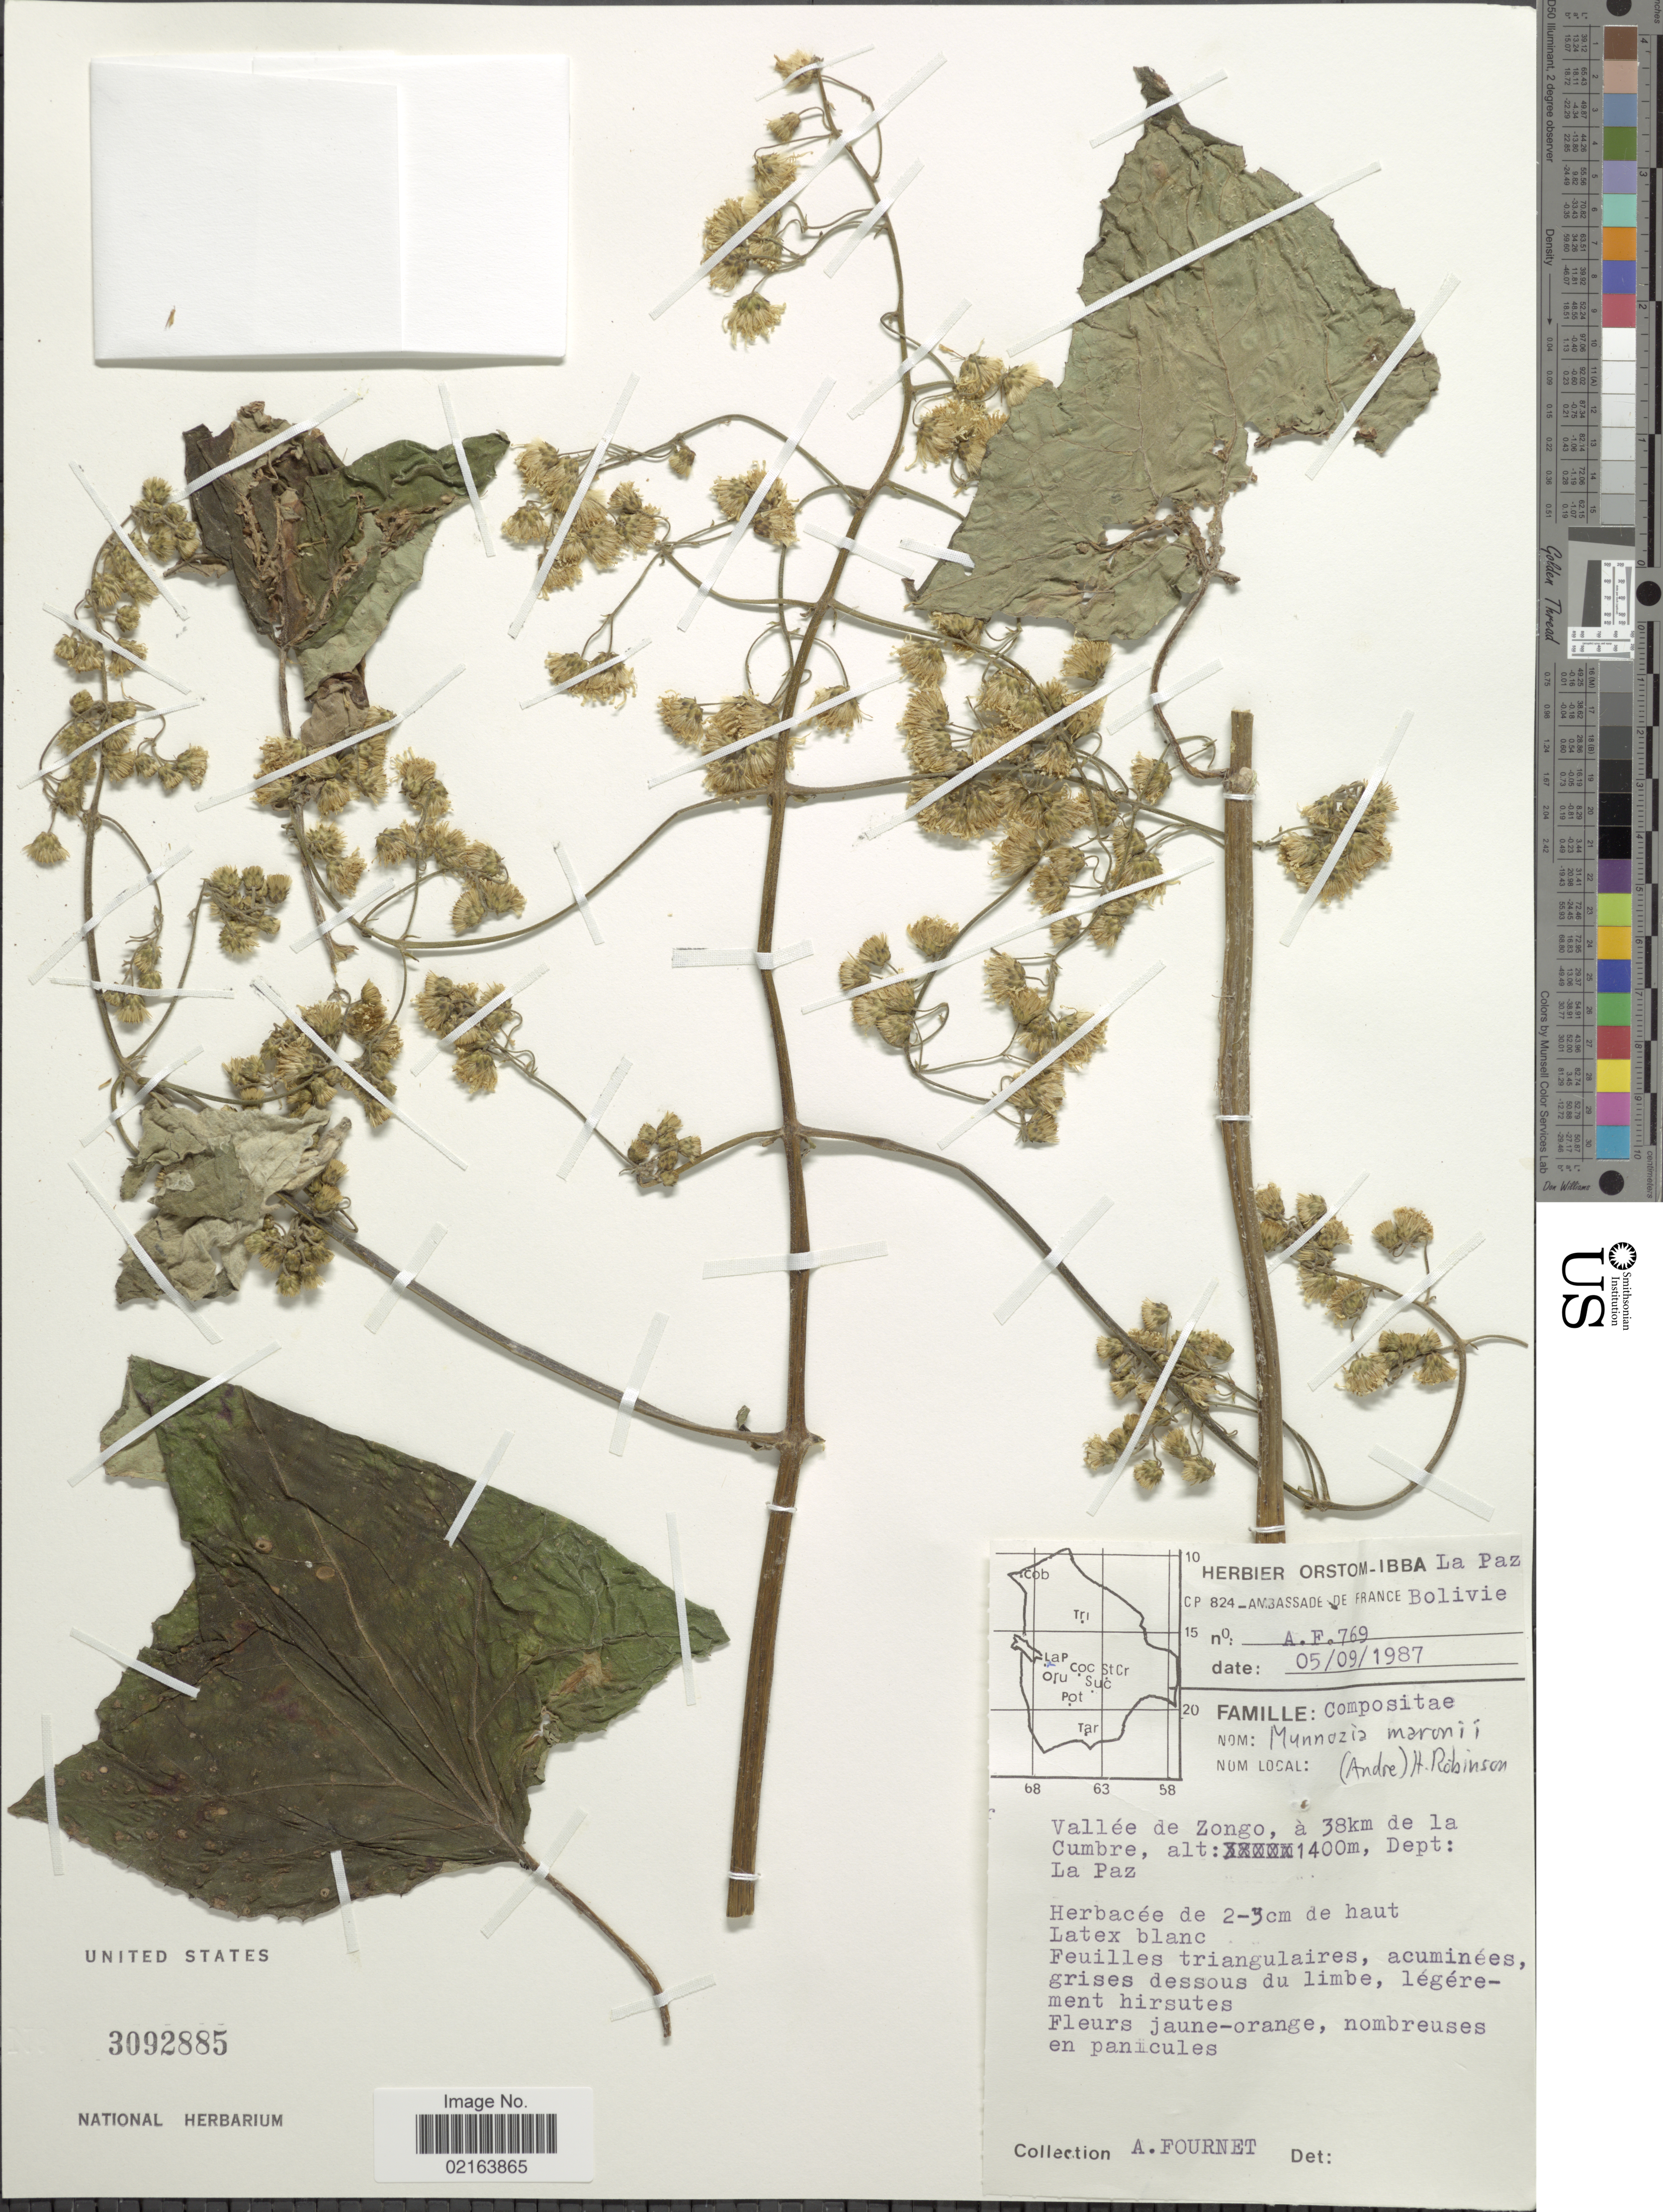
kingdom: Plantae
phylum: Tracheophyta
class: Magnoliopsida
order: Asterales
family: Asteraceae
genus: Munnozia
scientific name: Munnozia maronii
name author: (André) H. Rob.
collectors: A. Fournet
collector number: A.F. 769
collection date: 1987-09-05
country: Bolivia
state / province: La Paz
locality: Vallee de Zongo, a 38 km de la Cumbre, Dept. La Paz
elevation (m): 1400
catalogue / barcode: US 3092885